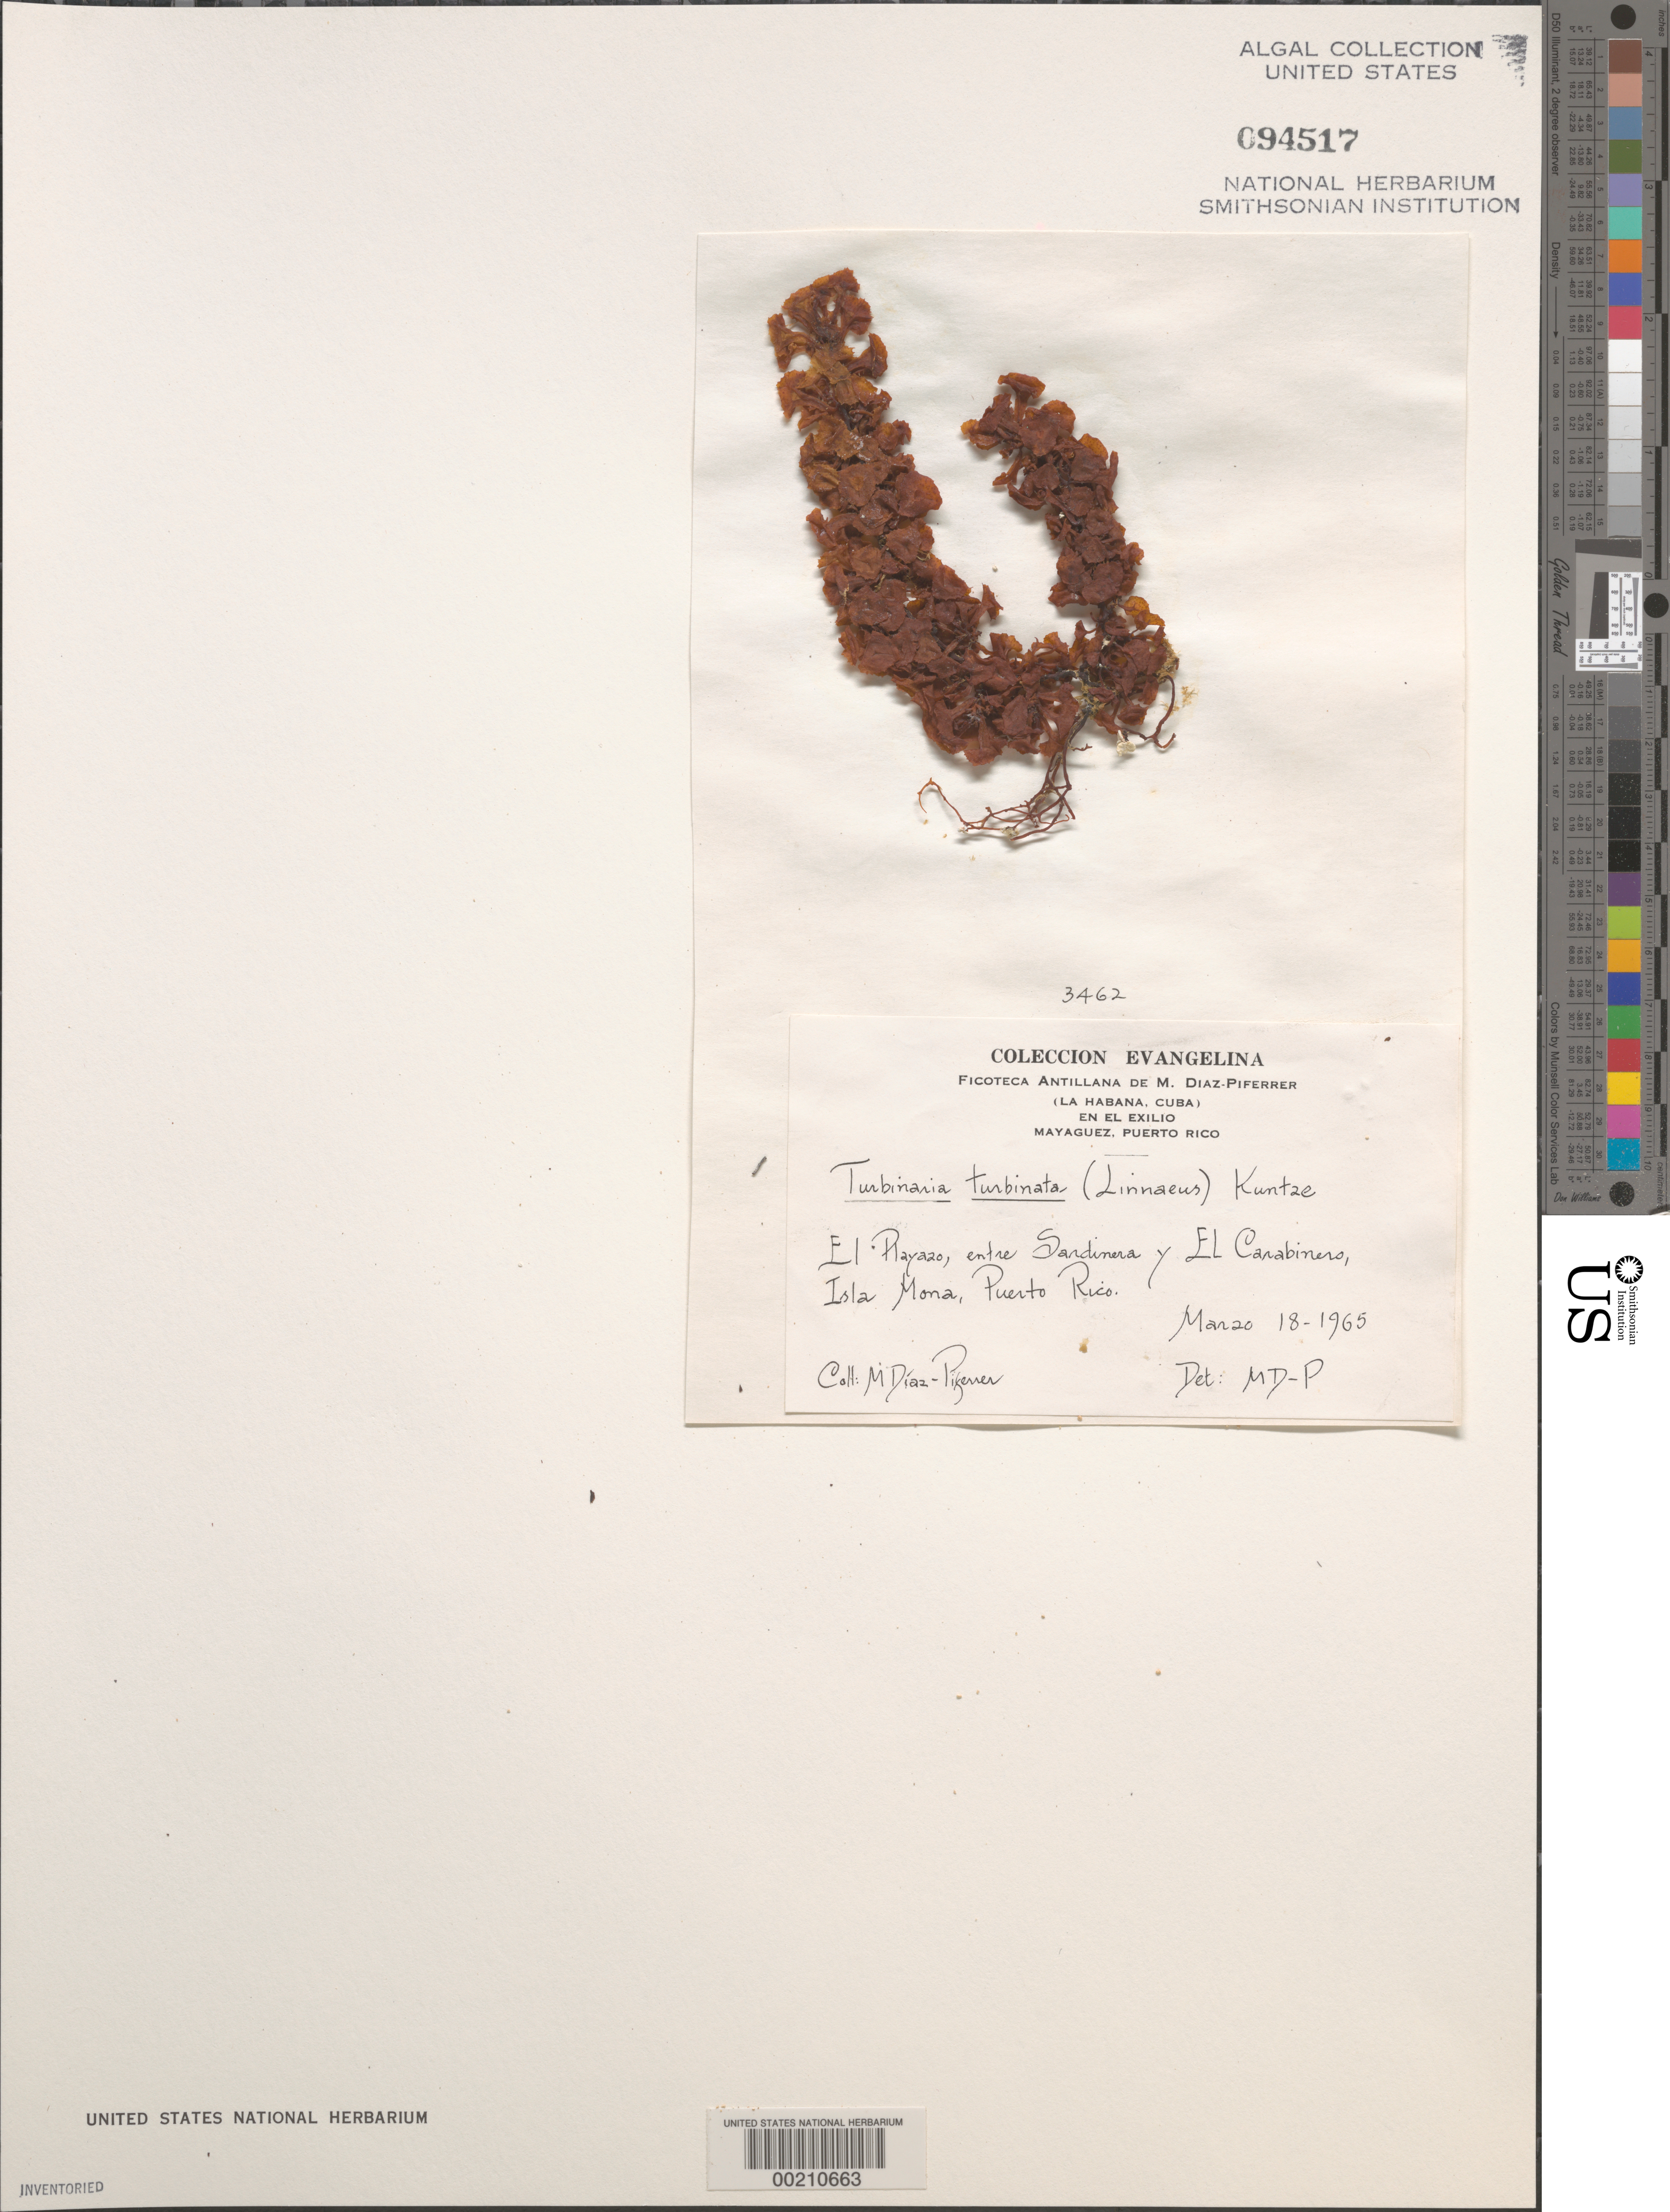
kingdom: Chromista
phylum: Ochrophyta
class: Phaeophyceae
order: Fucales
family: Sargassaceae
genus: Turbinaria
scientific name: Turbinaria turbinata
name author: (L.) Kuntze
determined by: Diaz-Piferrer, M.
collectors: M. Diaz-Piferrer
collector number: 3462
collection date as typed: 18 Mar 1965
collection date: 1965-03-18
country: Puerto Rico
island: Isla de Mona (Isla Mona)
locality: El Playazo, Sardinera and El Carabinero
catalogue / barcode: US 94517